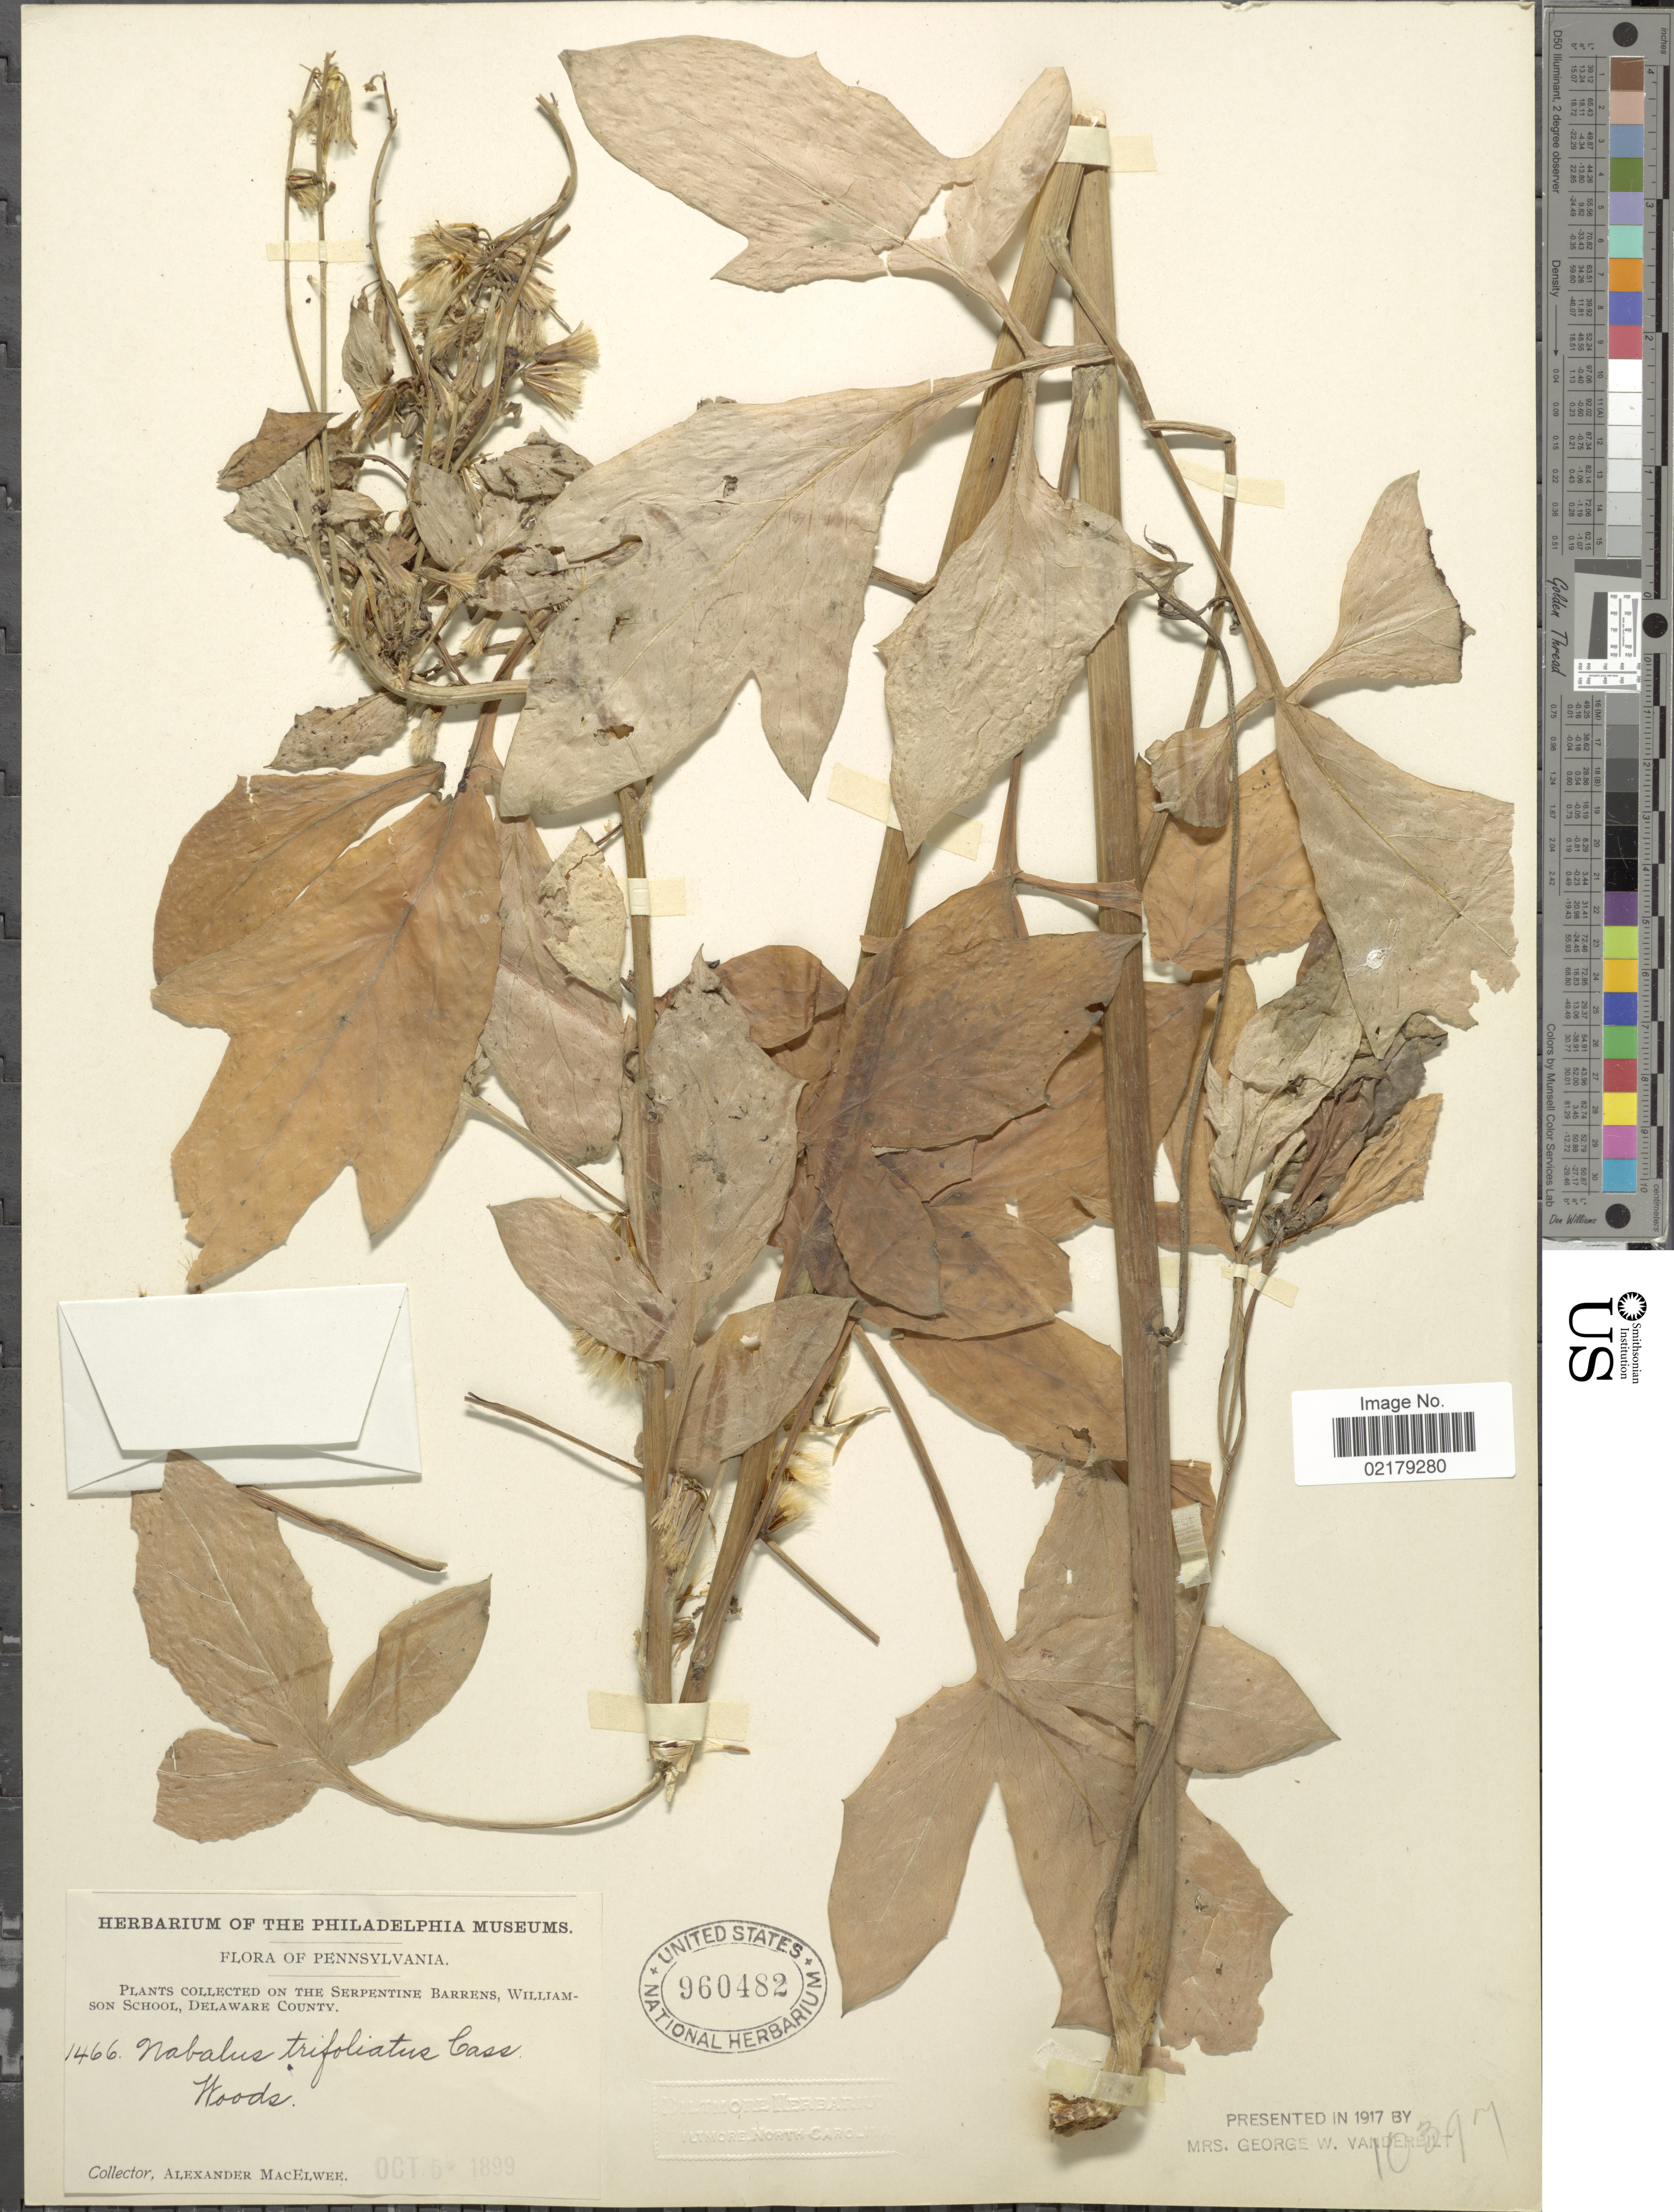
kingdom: Plantae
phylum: Tracheophyta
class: Magnoliopsida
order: Asterales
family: Asteraceae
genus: Nabalus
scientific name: Nabalus trifoliolatus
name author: Cass.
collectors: A. MacElwee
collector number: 1466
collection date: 1899-10-05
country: United States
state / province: Pennsylvania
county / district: Delaware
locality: On the Serpentine Barrens, Williamson School, Woods.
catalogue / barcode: US 960482